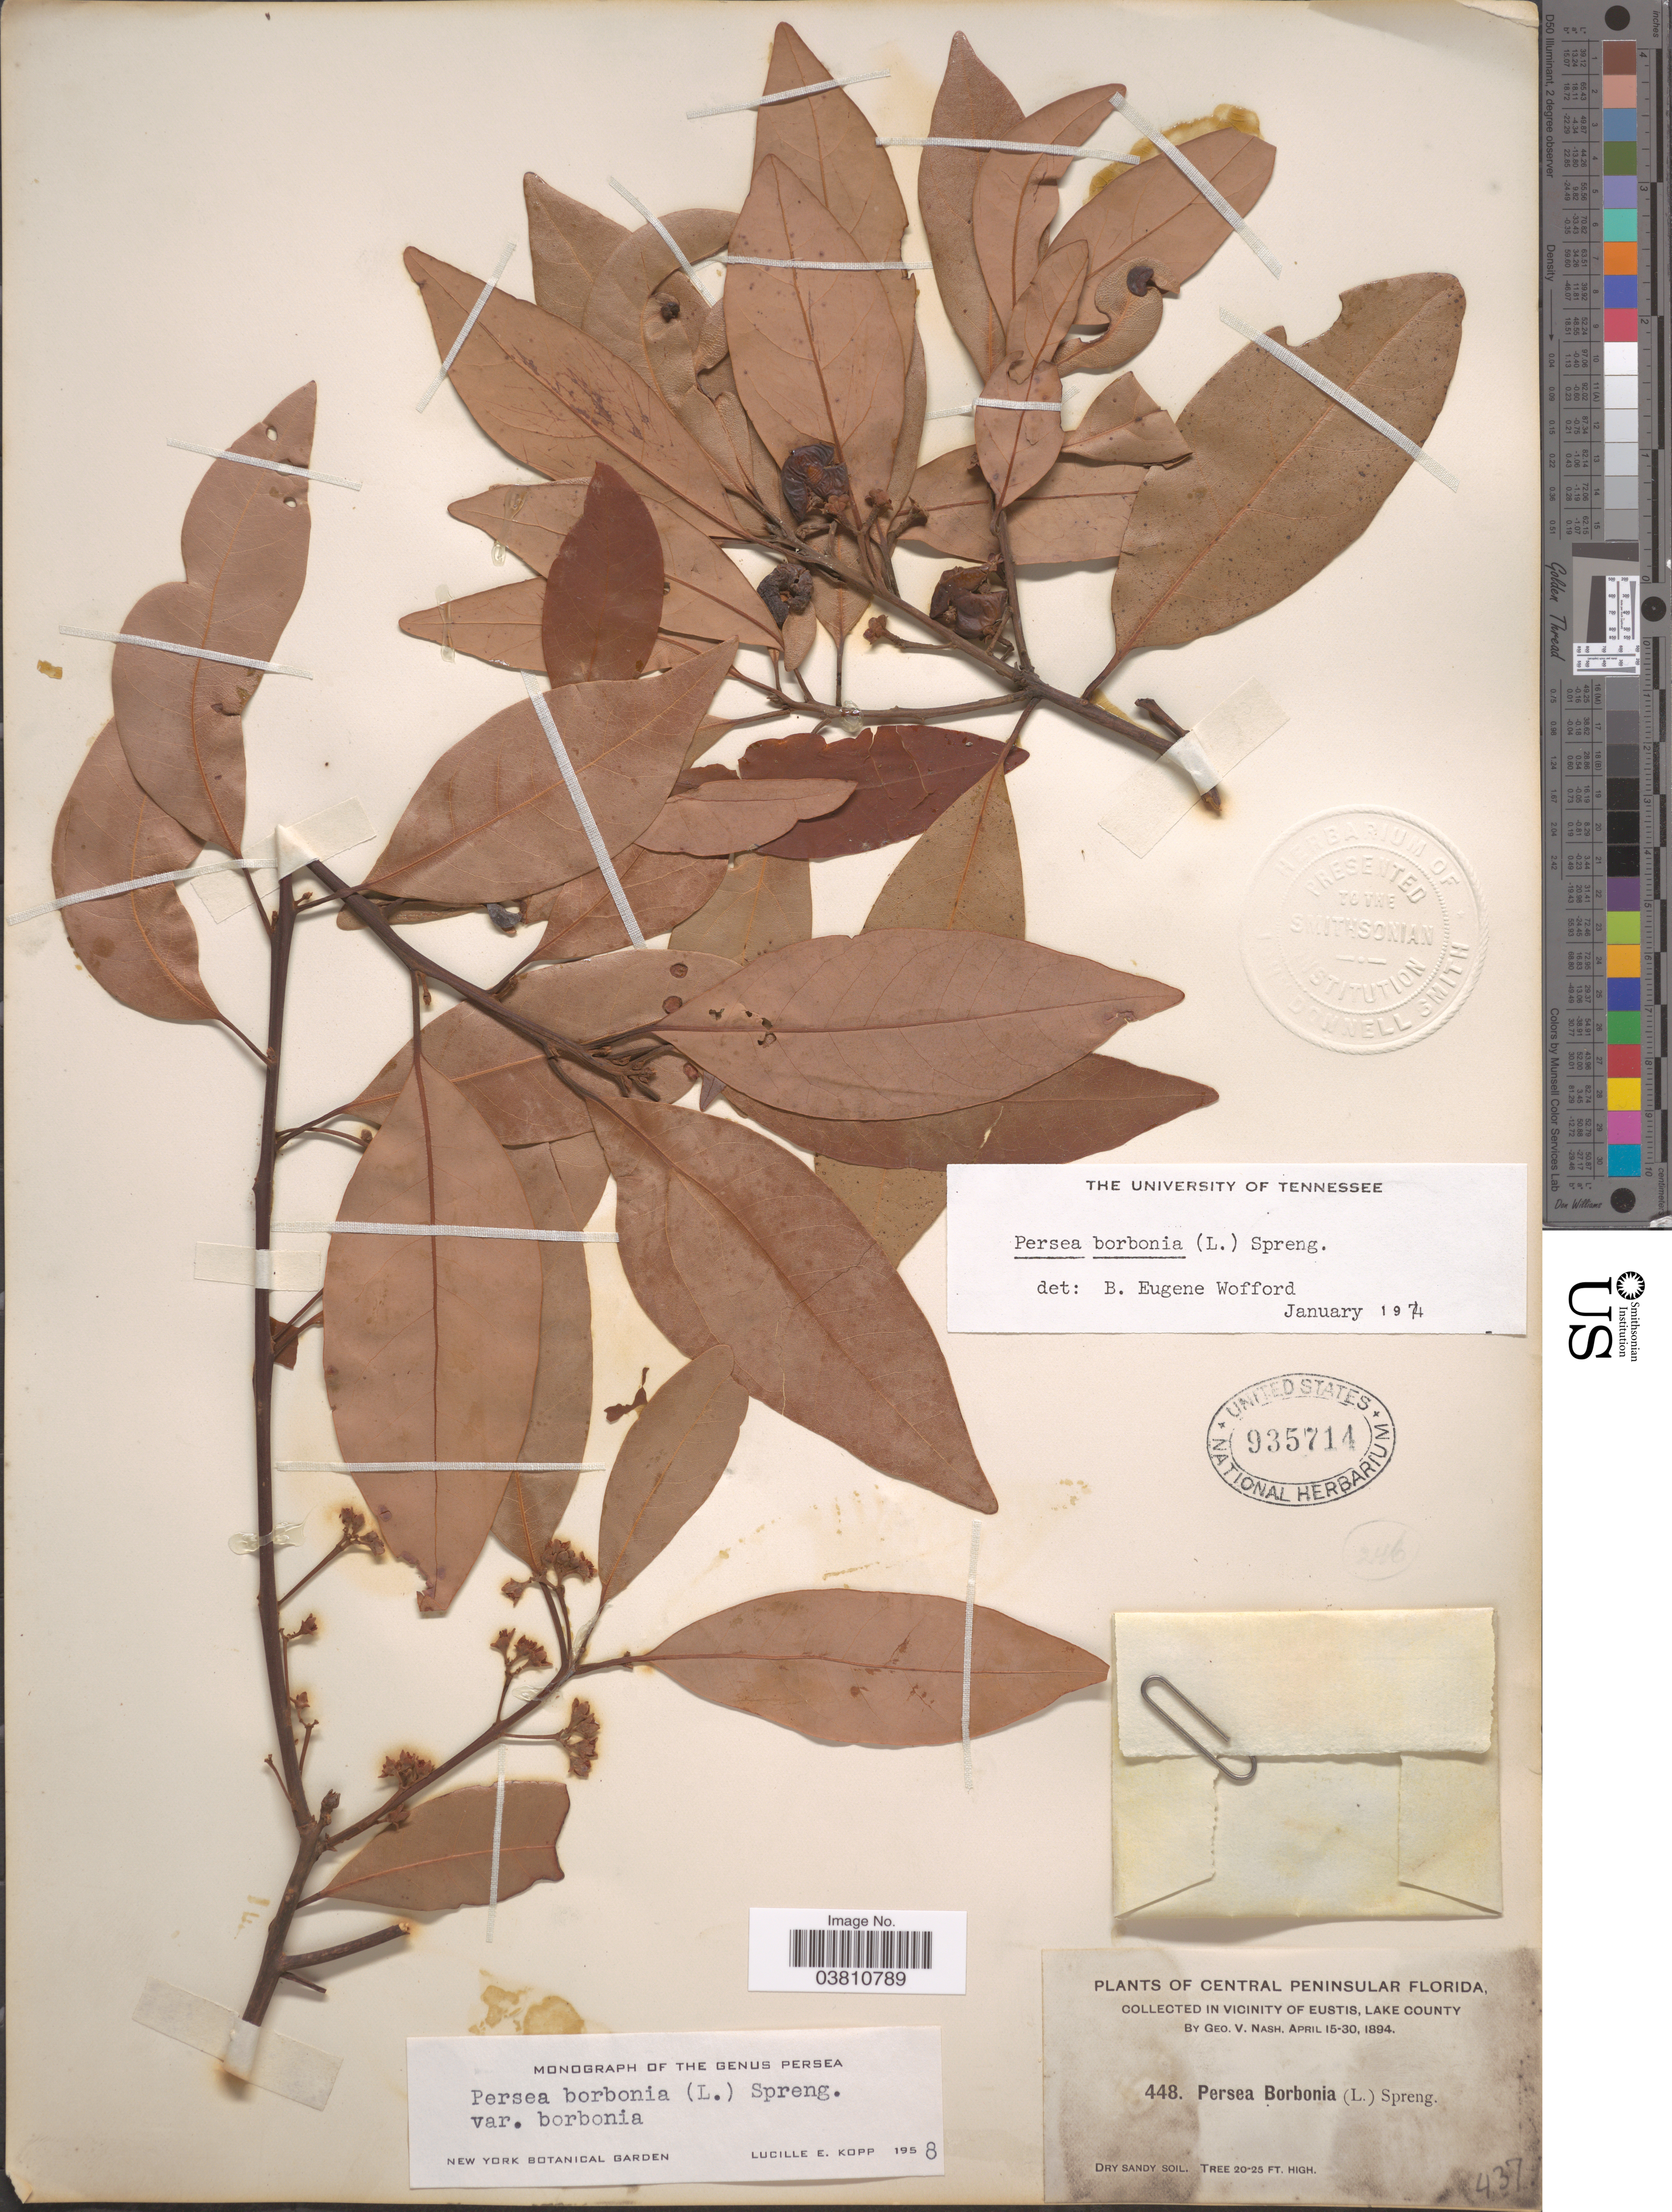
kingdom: Plantae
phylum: Tracheophyta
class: Magnoliopsida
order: Laurales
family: Lauraceae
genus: Persea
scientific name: Persea borbonia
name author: (L.) Spreng.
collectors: G. V. Nash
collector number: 448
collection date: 1894-04-15/1894-04-30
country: United States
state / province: Florida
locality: Central Peninsular Florida. In vicinity of Eustis, Lake County.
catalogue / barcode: US 935714